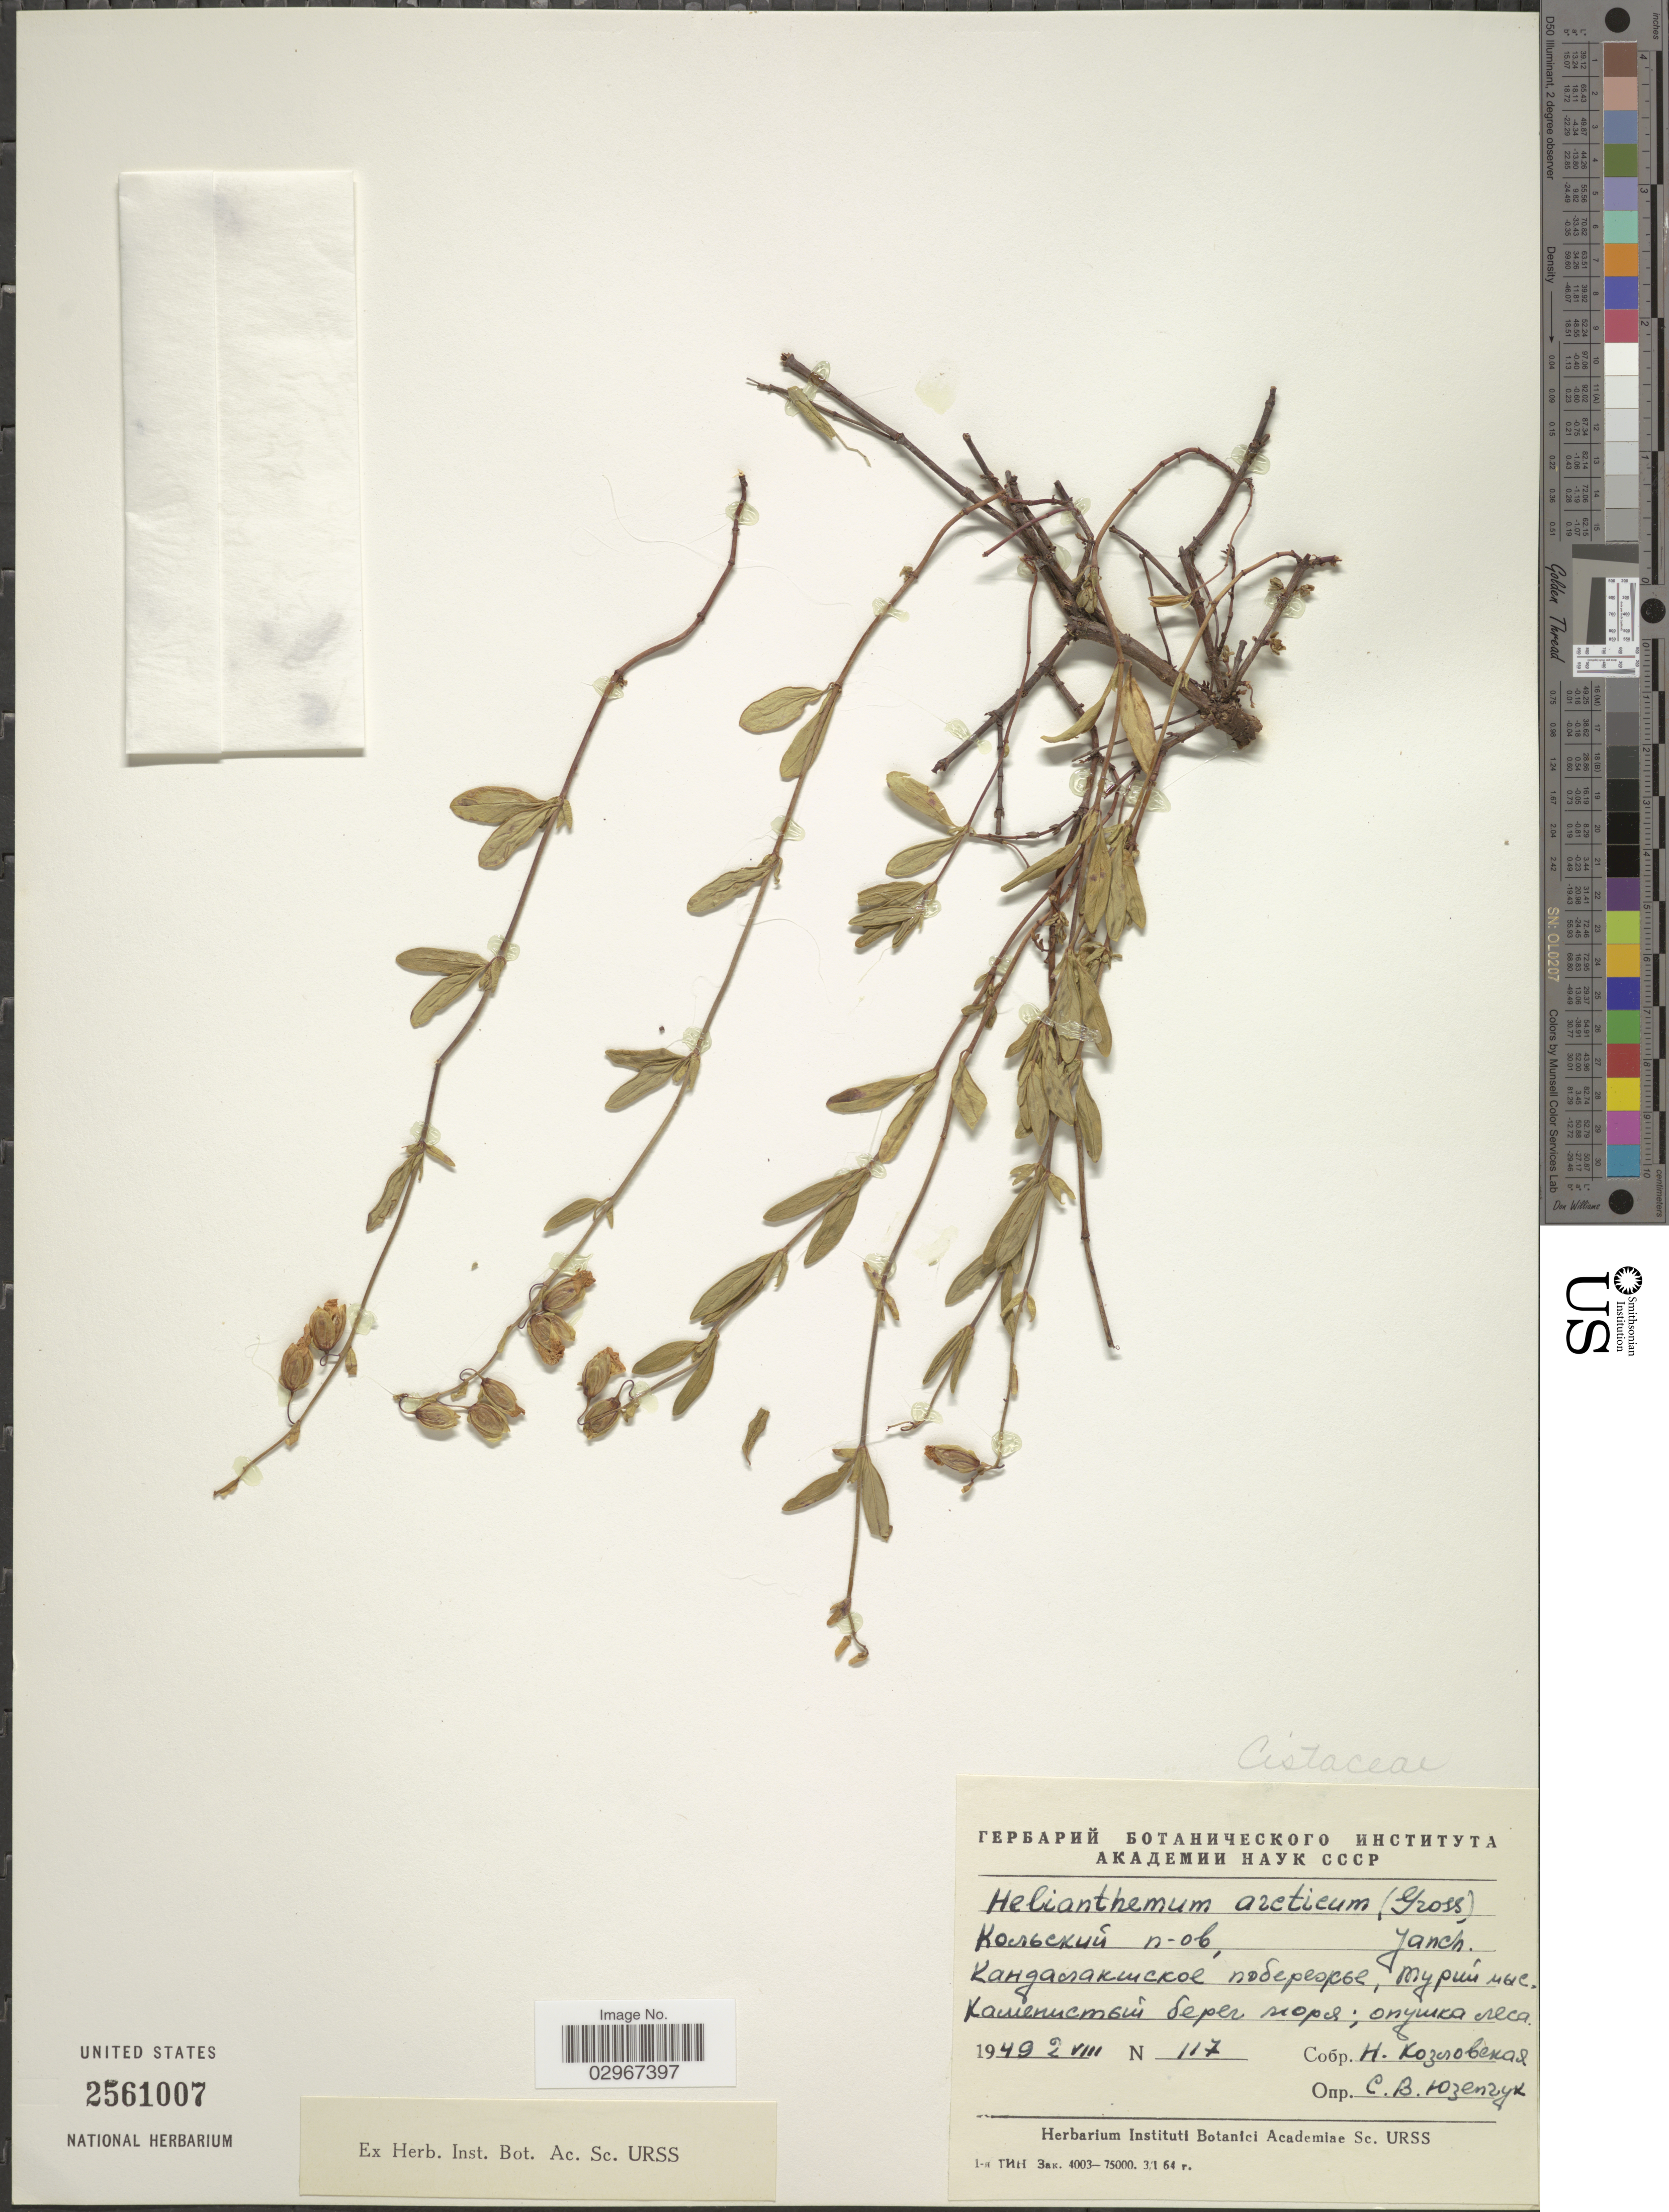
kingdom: Plantae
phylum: Tracheophyta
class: Magnoliopsida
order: Malvales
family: Cistaceae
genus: Helianthemum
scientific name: Helianthemum arcticum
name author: (Grosser) Janch.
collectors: N. Kozlovskaya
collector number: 117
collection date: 1949-08-02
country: Russian Federation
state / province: Murmansk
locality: Kola Peninsula, Kandalaksha Gulf.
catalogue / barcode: US 2561007